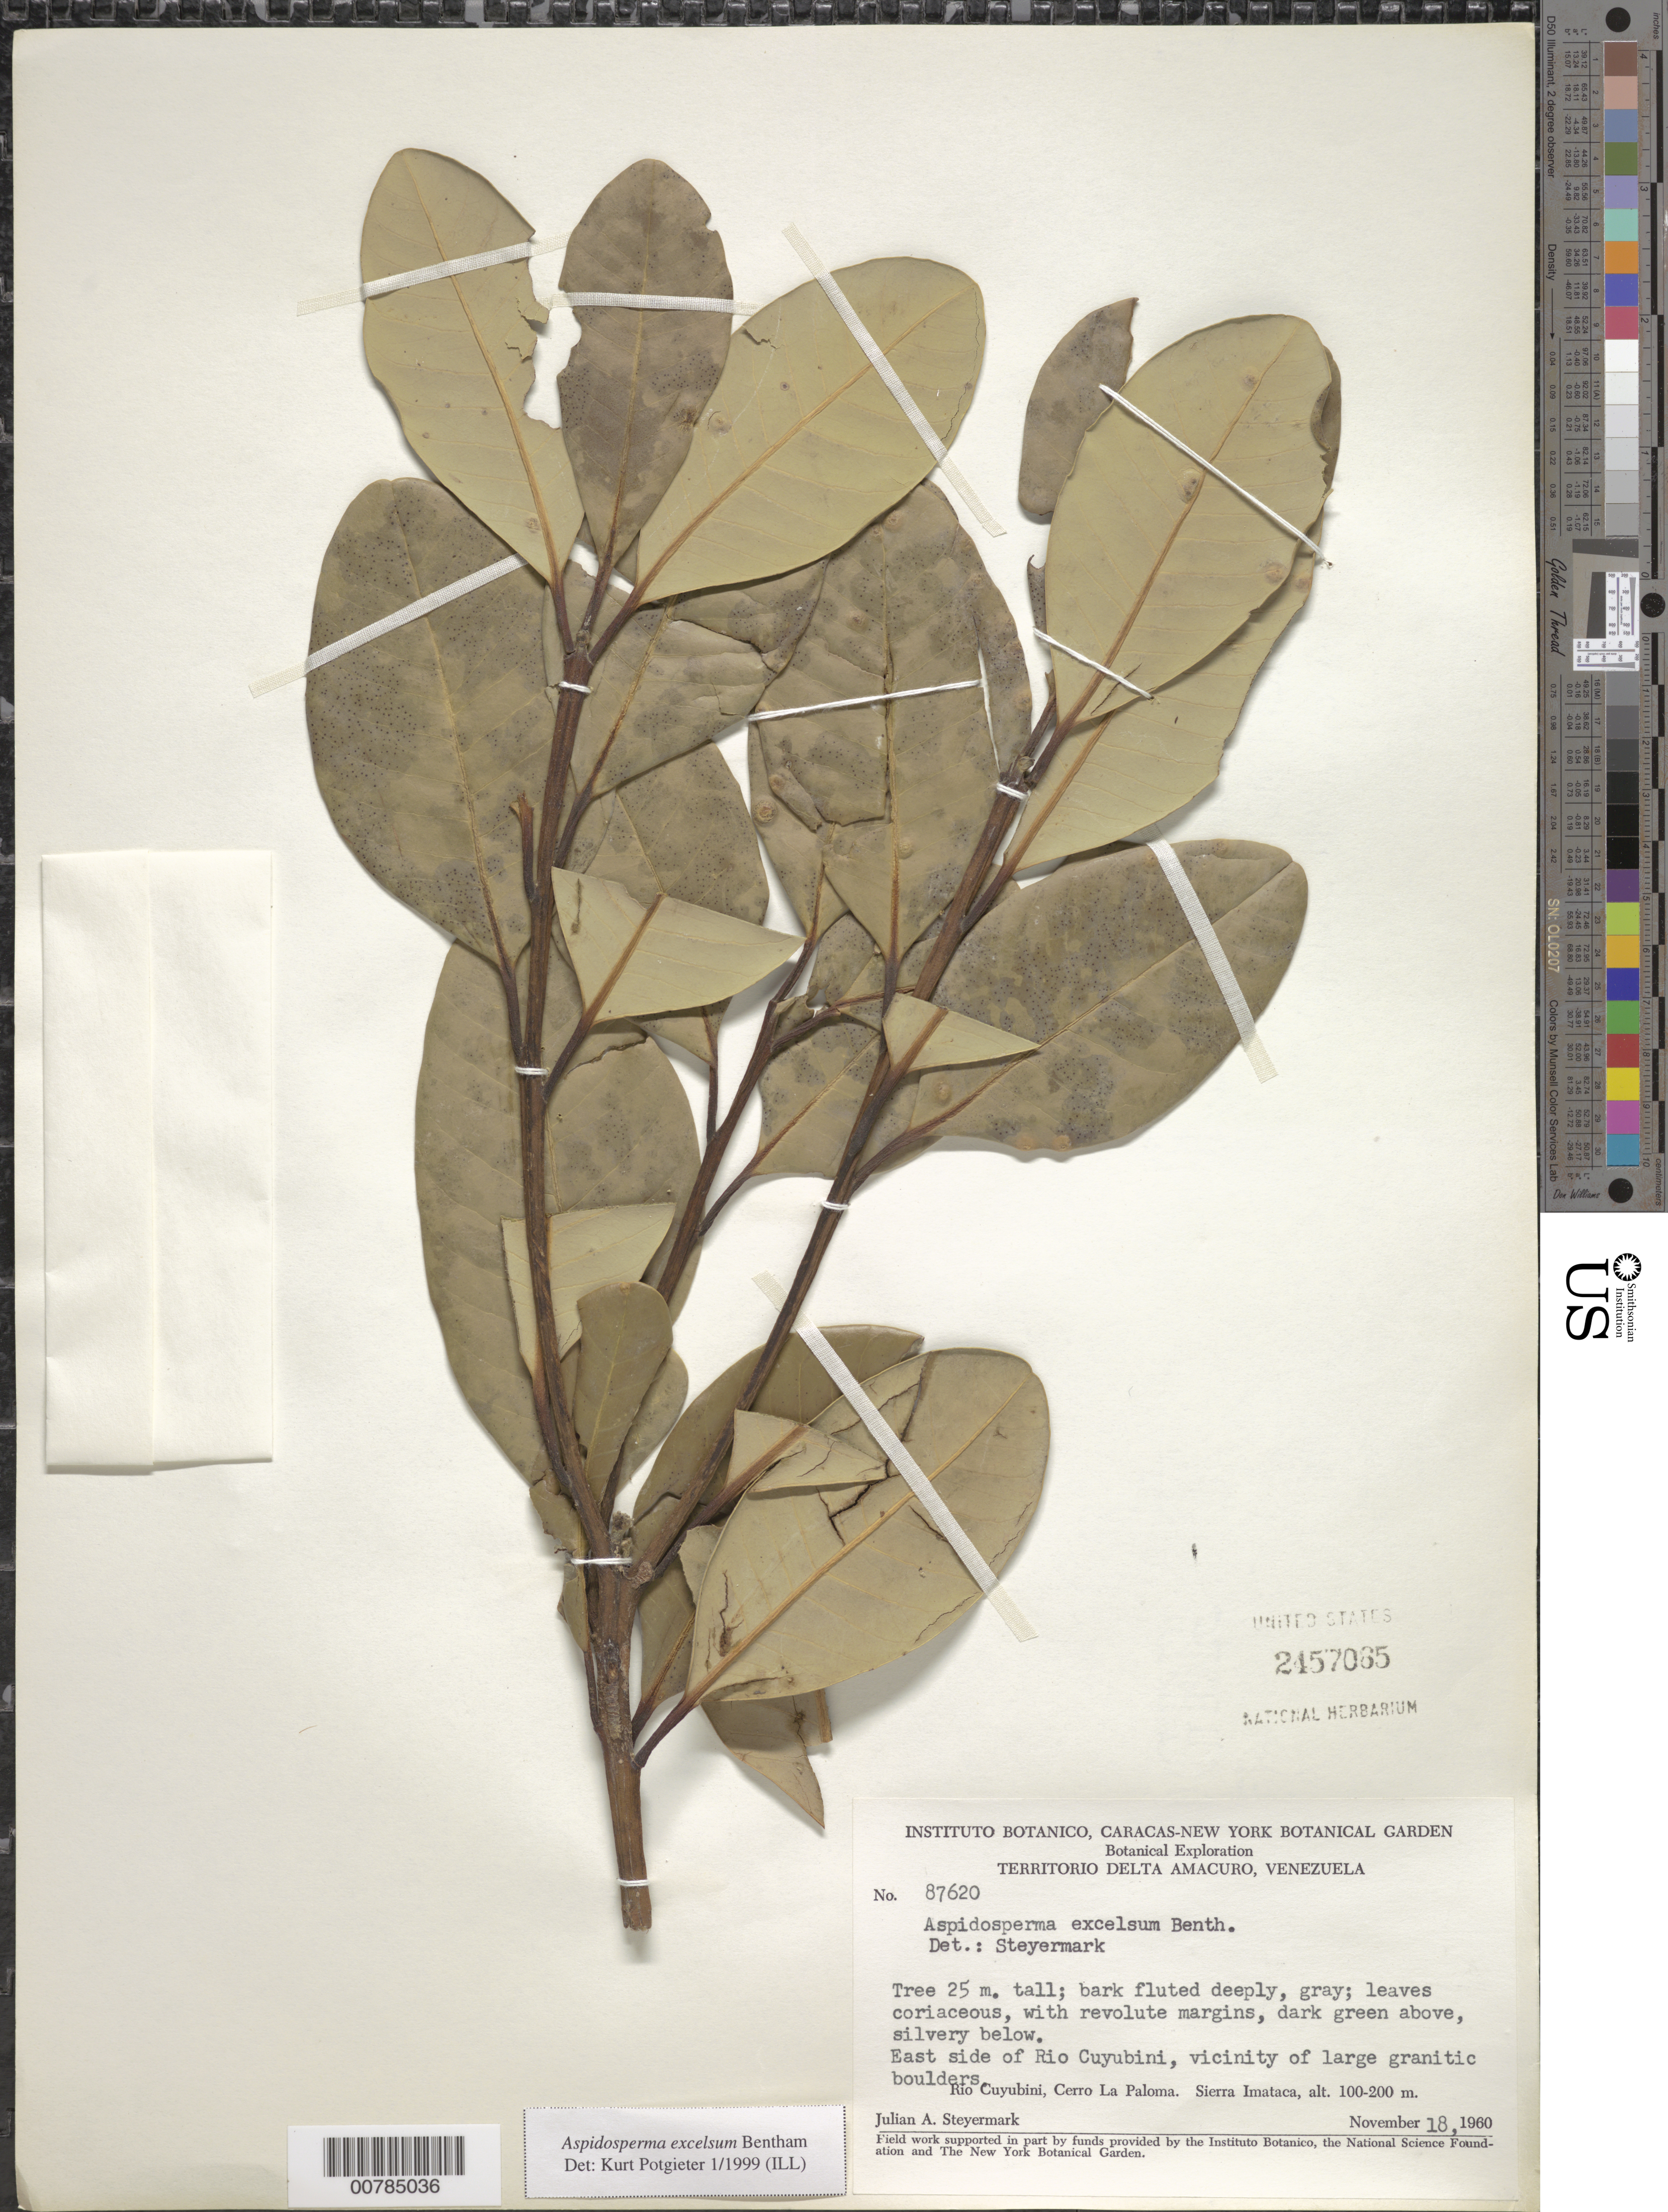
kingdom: Plantae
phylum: Tracheophyta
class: Magnoliopsida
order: Gentianales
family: Apocynaceae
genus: Aspidosperma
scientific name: Aspidosperma excelsum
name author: Benth.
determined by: Potgieter, K.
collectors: J. Steyermark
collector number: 87620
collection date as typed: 18-Nov-60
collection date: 1960-11-18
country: Venezuela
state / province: Delta Amacuro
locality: Río Cuyubini, E side; Cerro La Paloma, Sierra Imataca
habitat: Large granitic boulders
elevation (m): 100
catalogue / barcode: US 2457065